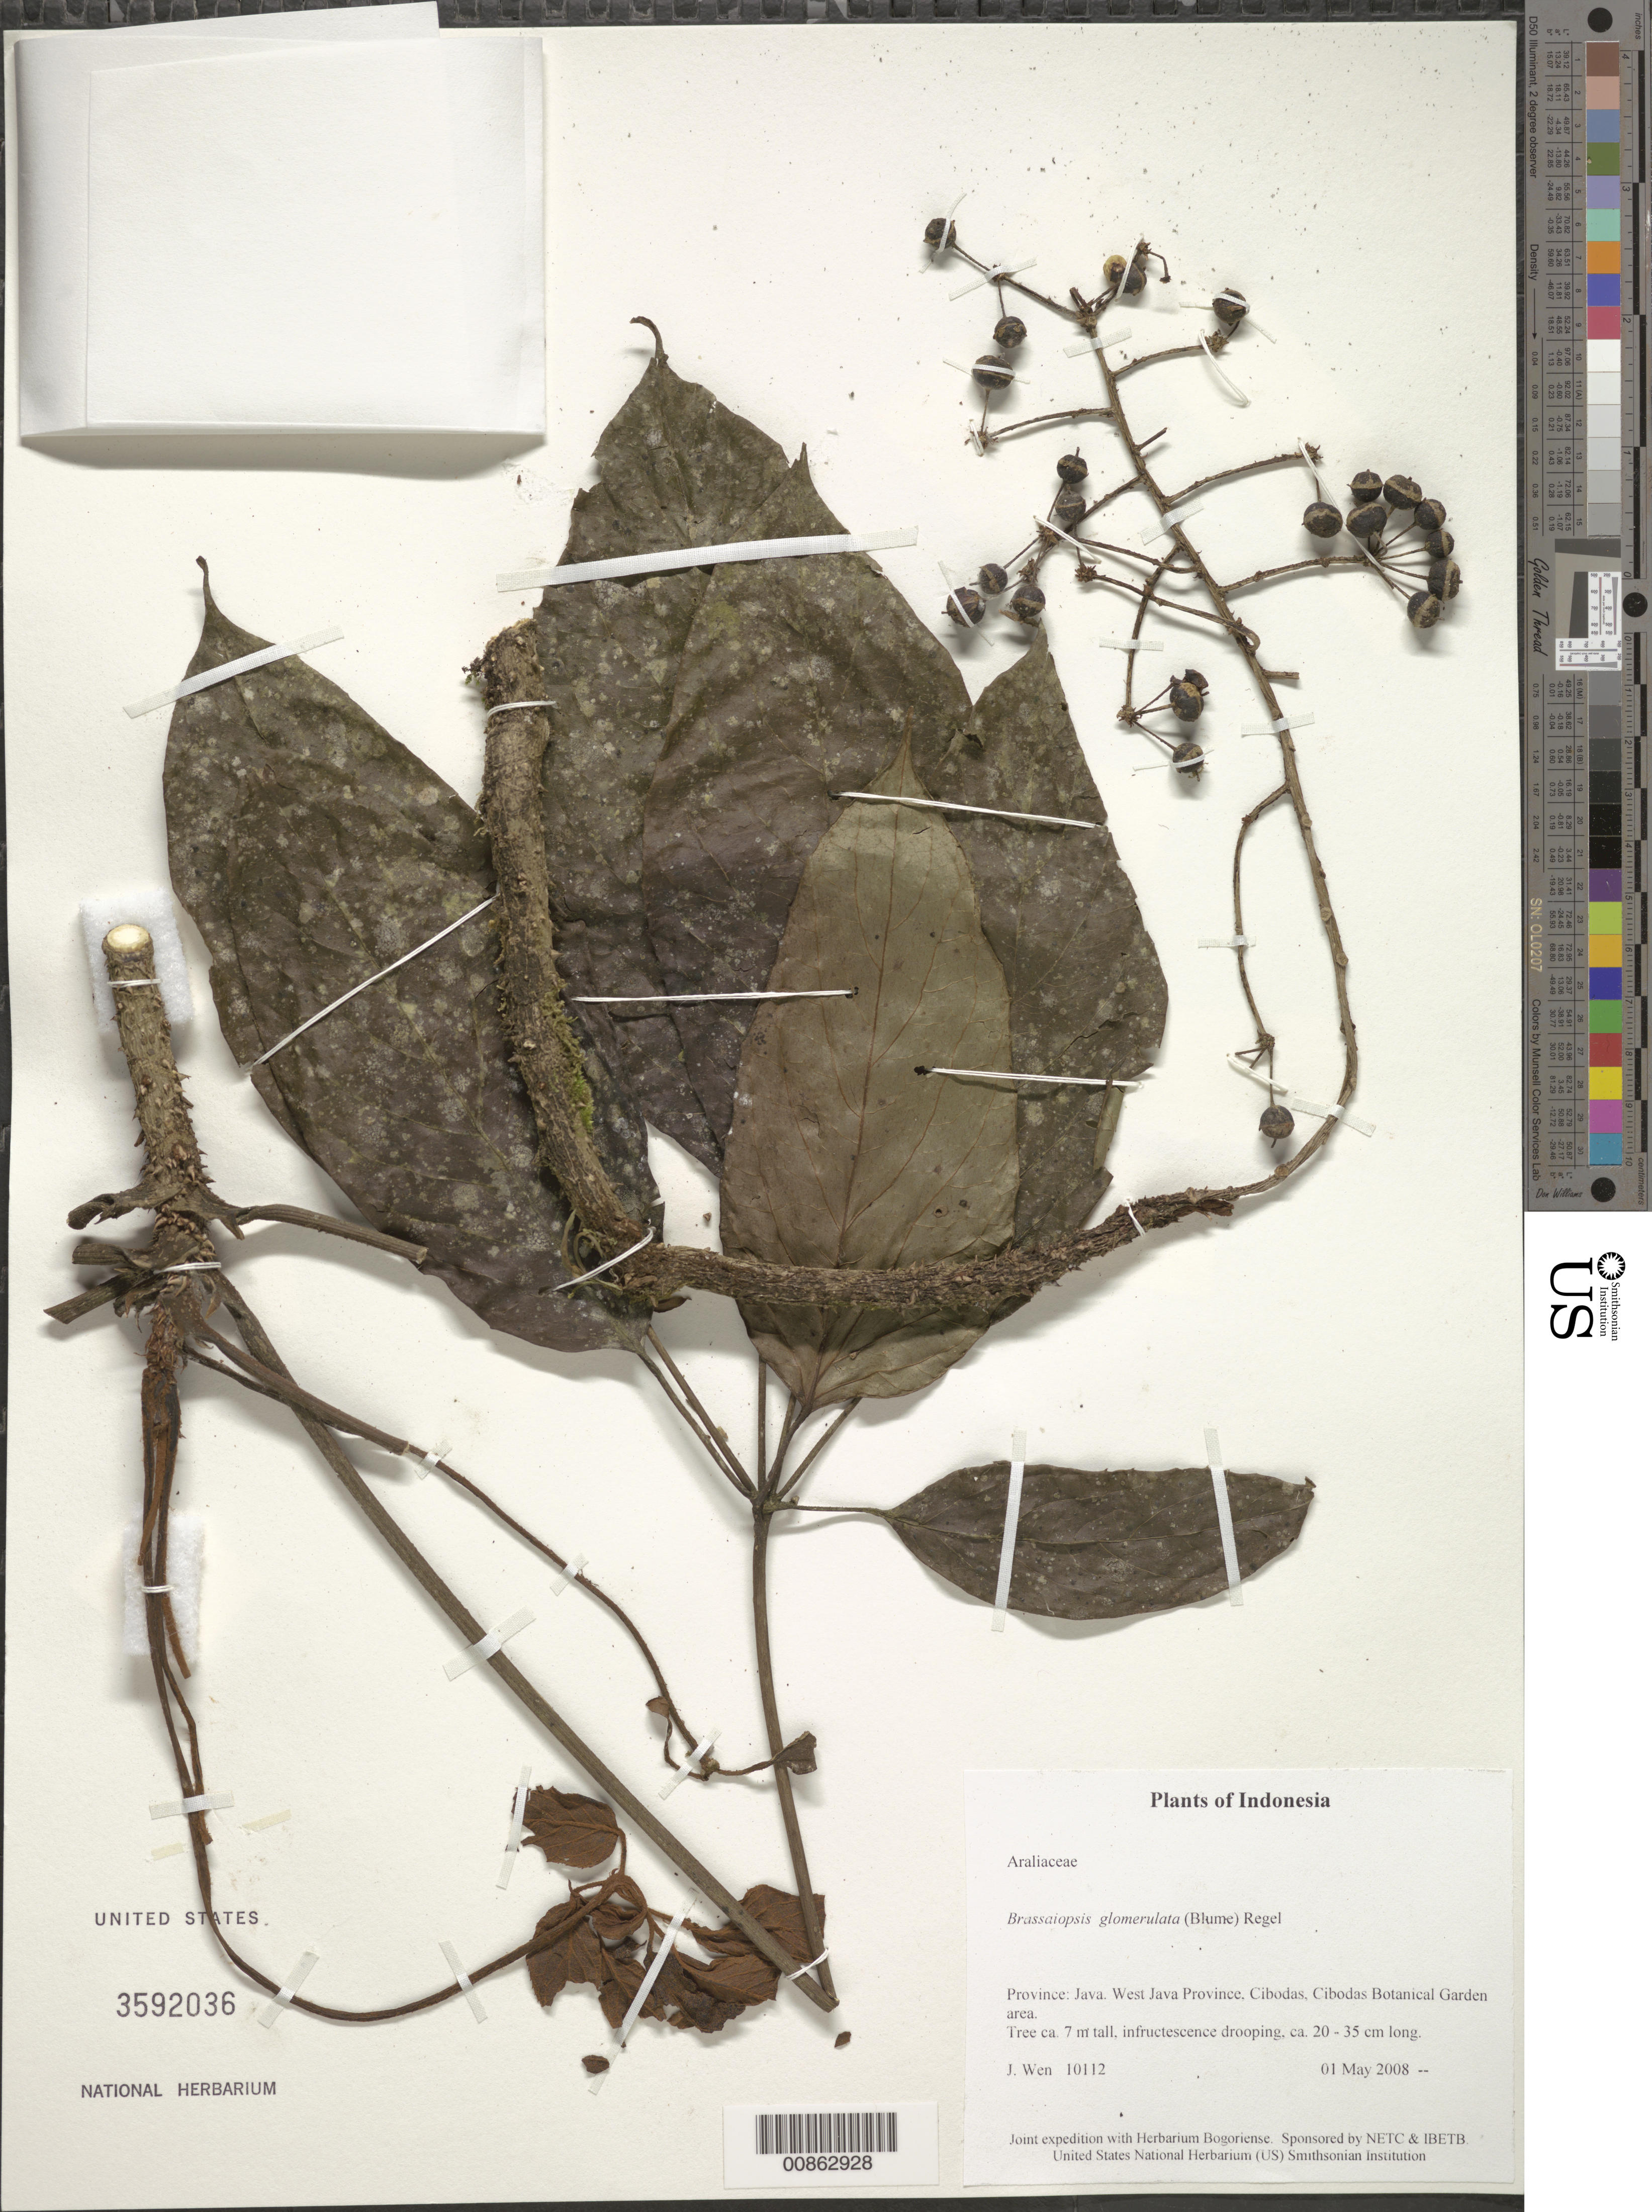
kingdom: Plantae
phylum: Tracheophyta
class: Magnoliopsida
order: Apiales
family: Araliaceae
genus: Brassaiopsis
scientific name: Brassaiopsis glomerulata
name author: (Blume) Regel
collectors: J. Wen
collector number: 10112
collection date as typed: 01 May 2008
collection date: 2008-05-01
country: Indonesia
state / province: Java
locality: West Java Province, Cibodas, Cibodas Botanical Garden area.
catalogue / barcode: US 3592036